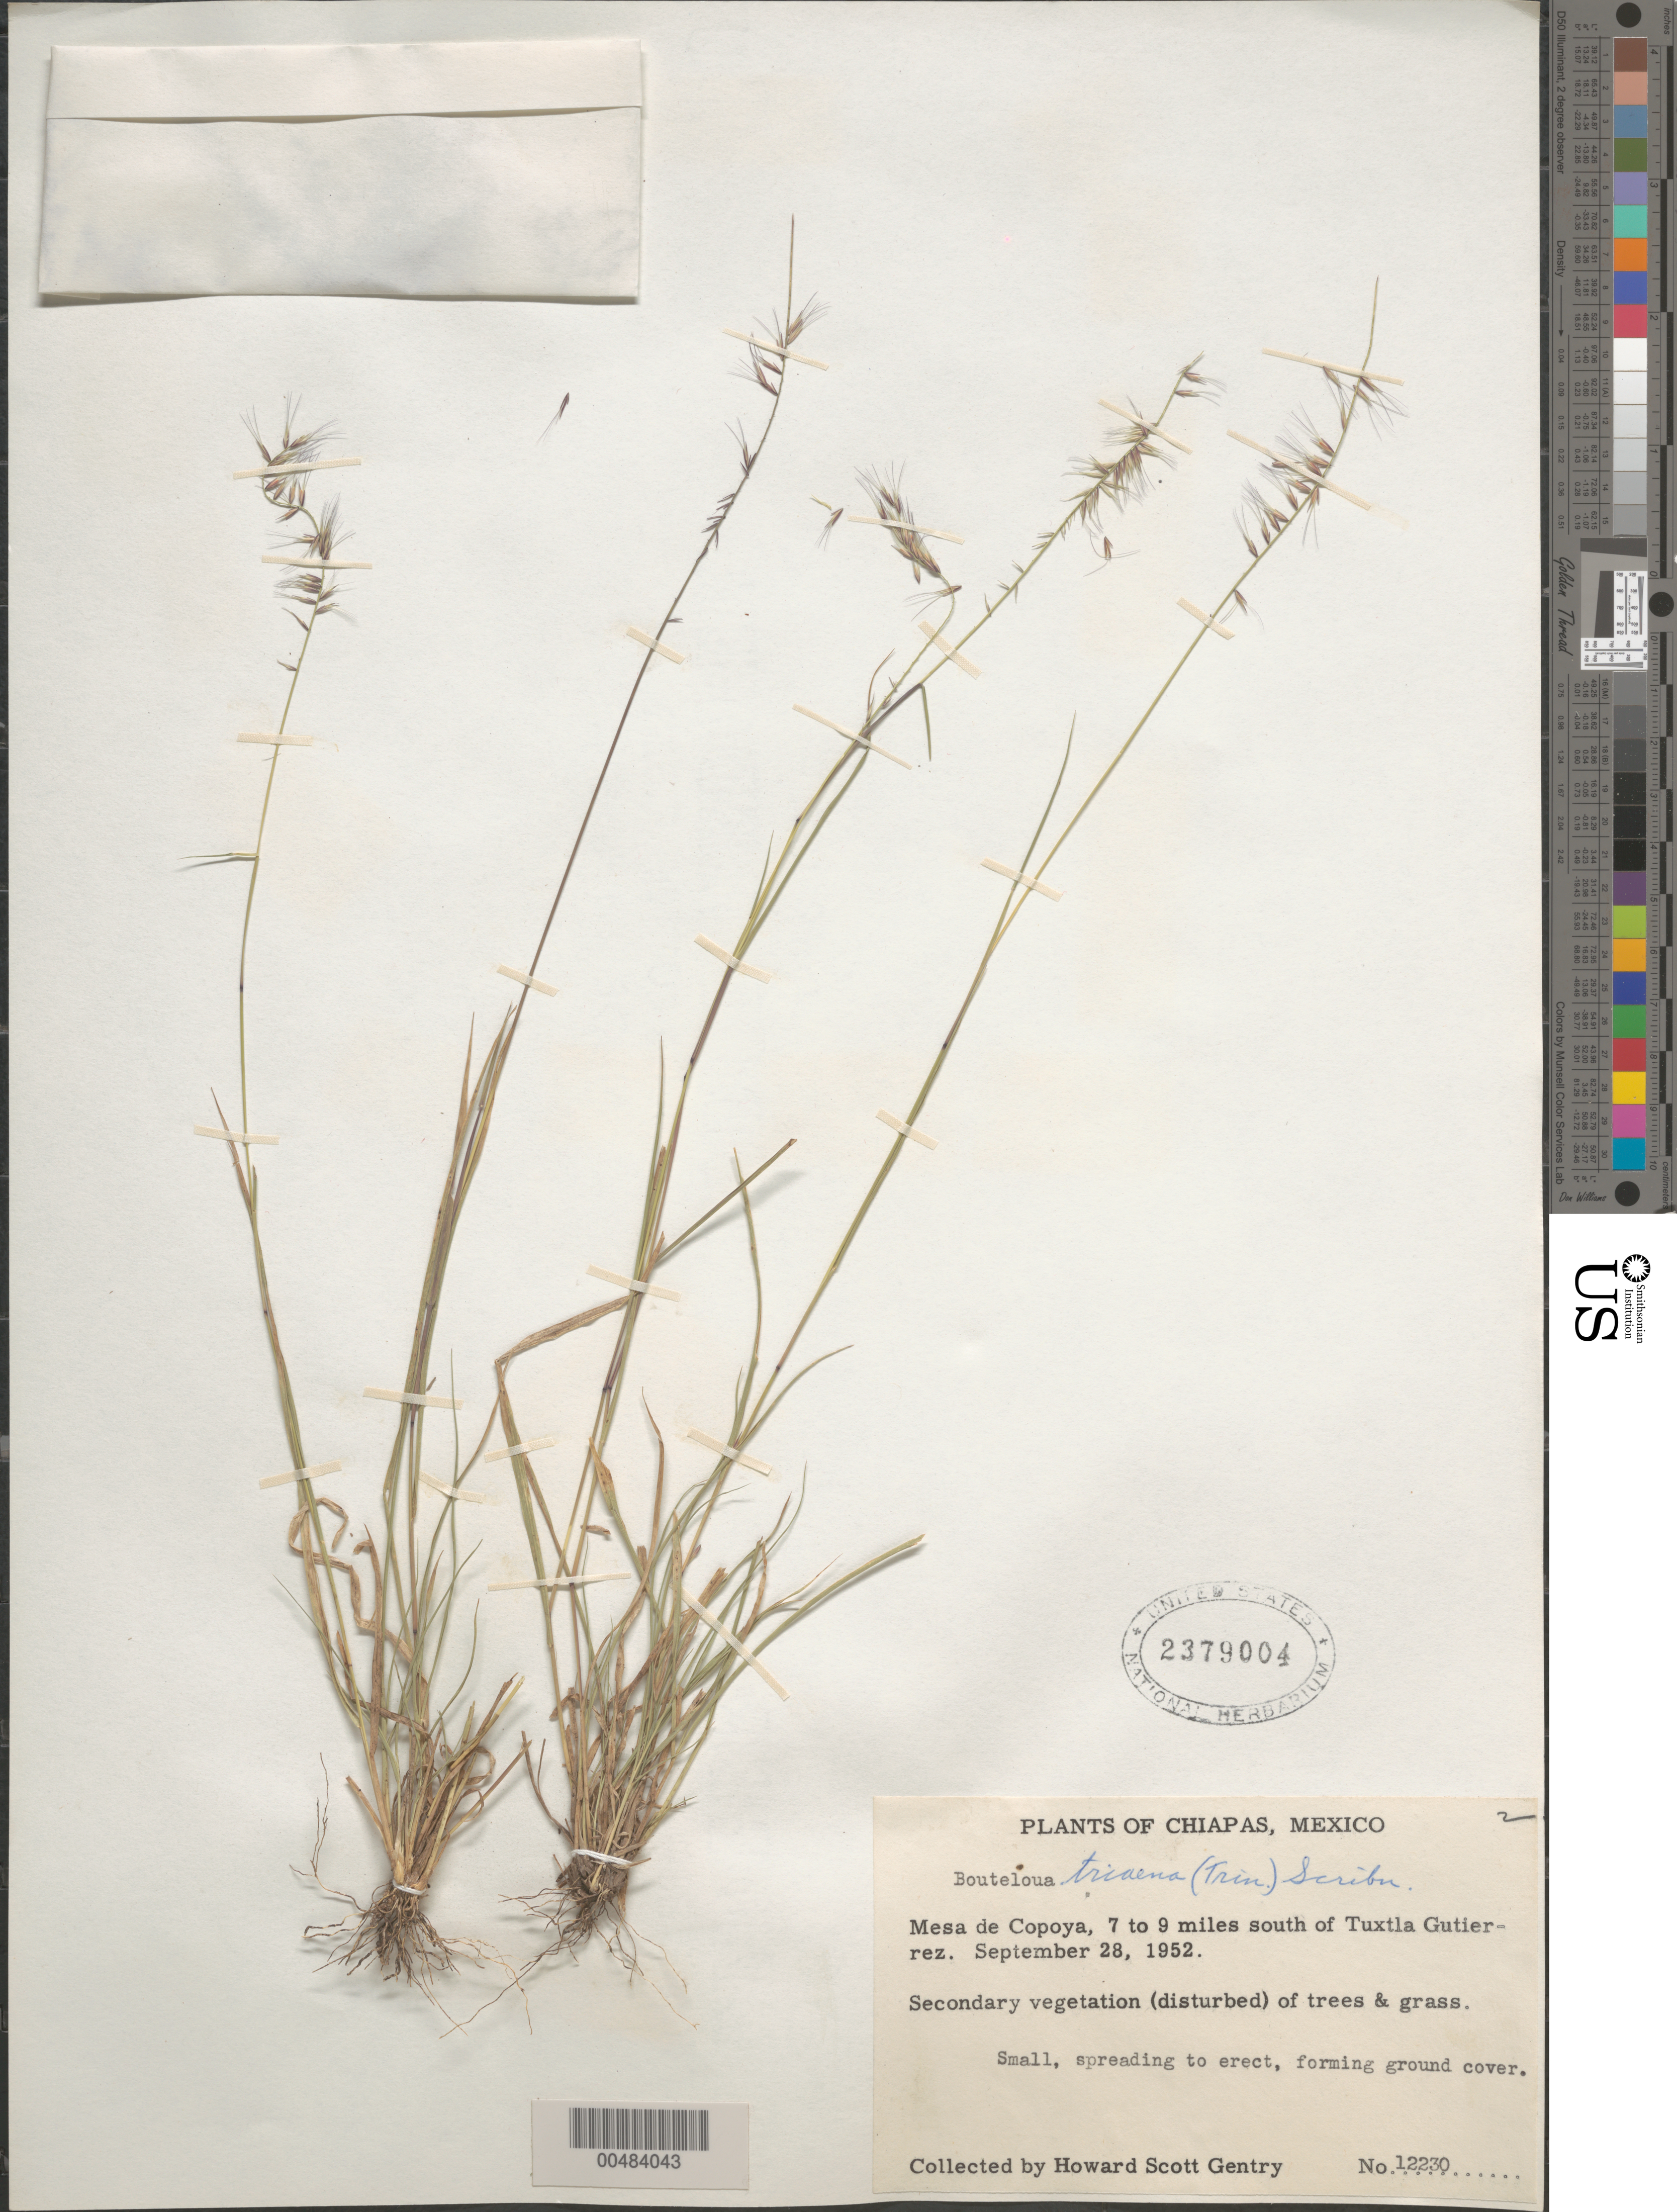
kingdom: Plantae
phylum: Tracheophyta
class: Liliopsida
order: Poales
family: Poaceae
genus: Bouteloua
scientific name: Bouteloua triaena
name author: (Trin. ex Spreng.) Scribn.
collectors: H. S. Gentry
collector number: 12230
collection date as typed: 28 Sep 1952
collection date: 1952-09-28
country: Mexico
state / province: Chiapas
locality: Mesa de Copoya, 7 to 9 mi S of Tuxtla Gutierrez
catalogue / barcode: US 2379004